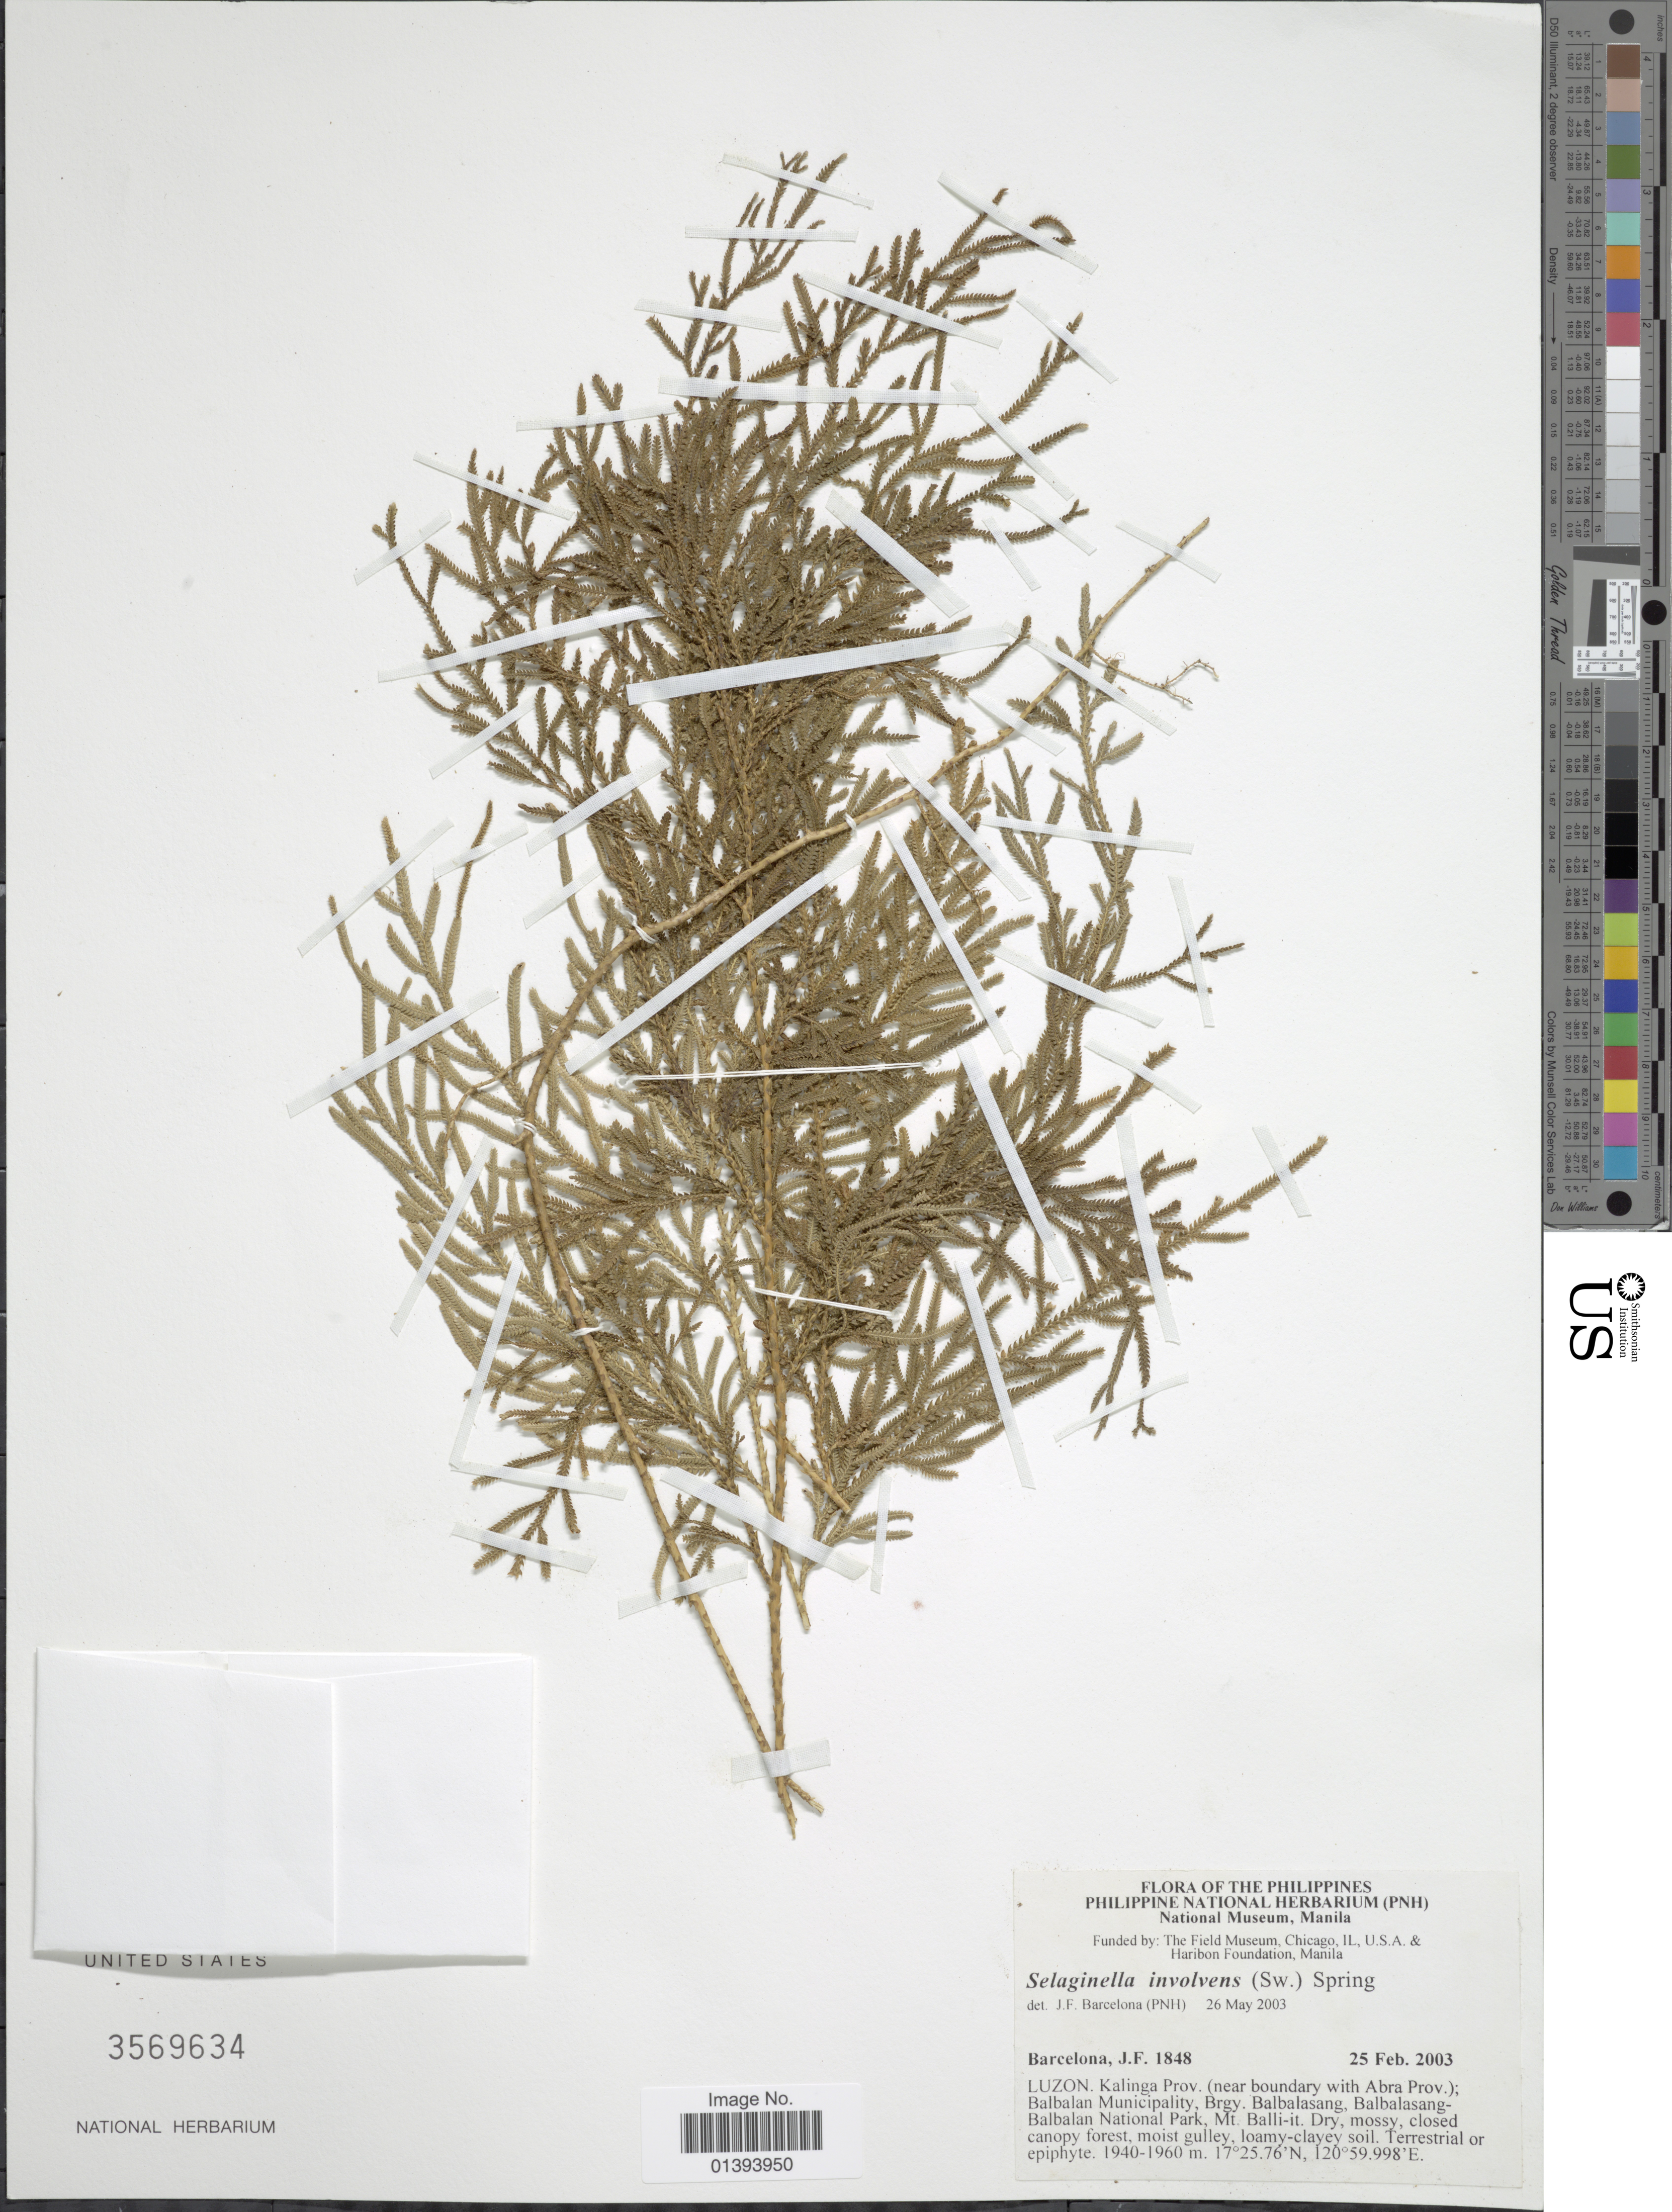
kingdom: Plantae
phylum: Tracheophyta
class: Lycopodiopsida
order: Selaginellales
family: Selaginellaceae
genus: Selaginella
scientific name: Selaginella involvens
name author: (Sw.) Spring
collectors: J. F. Barcelona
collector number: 1848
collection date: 2003-02-25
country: Philippines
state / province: Central Luzon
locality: Luzon, Kalinga prov., (near boundary with Abra Prov.); Balbalan Municipality, Brgy. Balbalasang, Balbalasang-Balbalan National Park, mt. Balli-it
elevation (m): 1940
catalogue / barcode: US 3569634